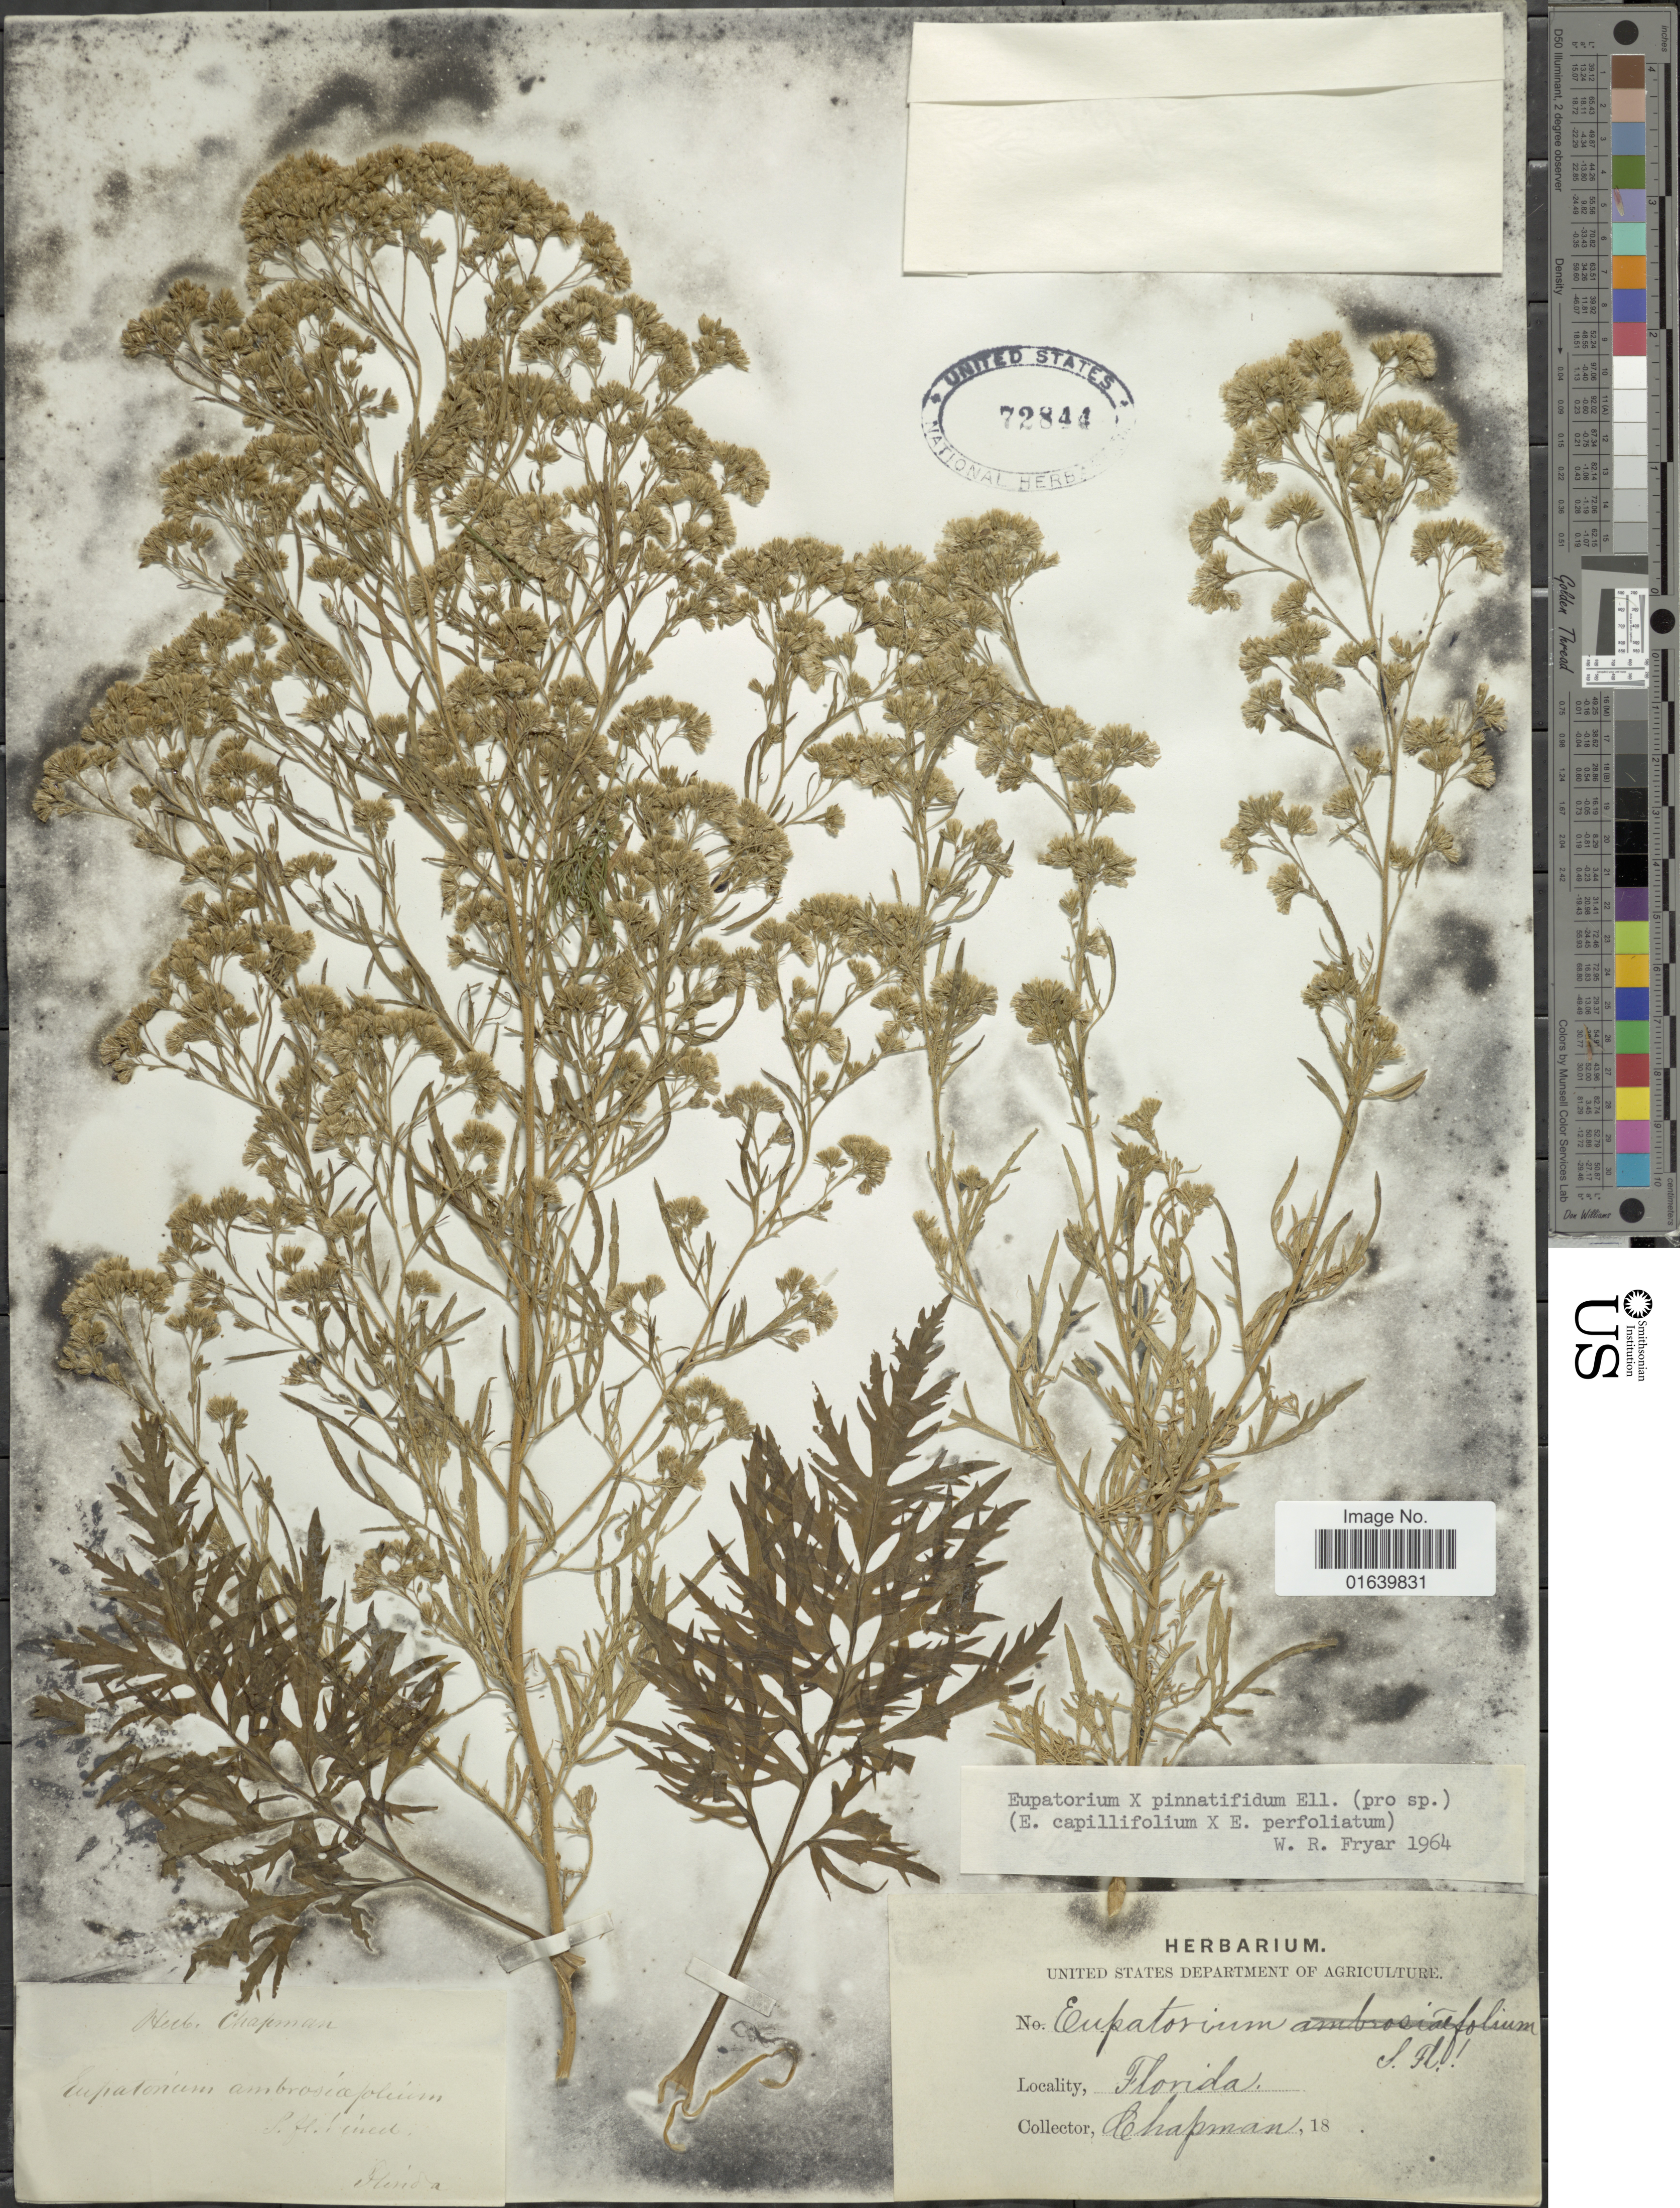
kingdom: Plantae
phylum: Tracheophyta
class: Magnoliopsida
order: Asterales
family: Asteraceae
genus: Eupatorium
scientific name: Eupatorium x pinnatifidum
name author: Elliott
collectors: A. Chapman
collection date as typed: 18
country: United States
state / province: Florida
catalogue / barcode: US 72844